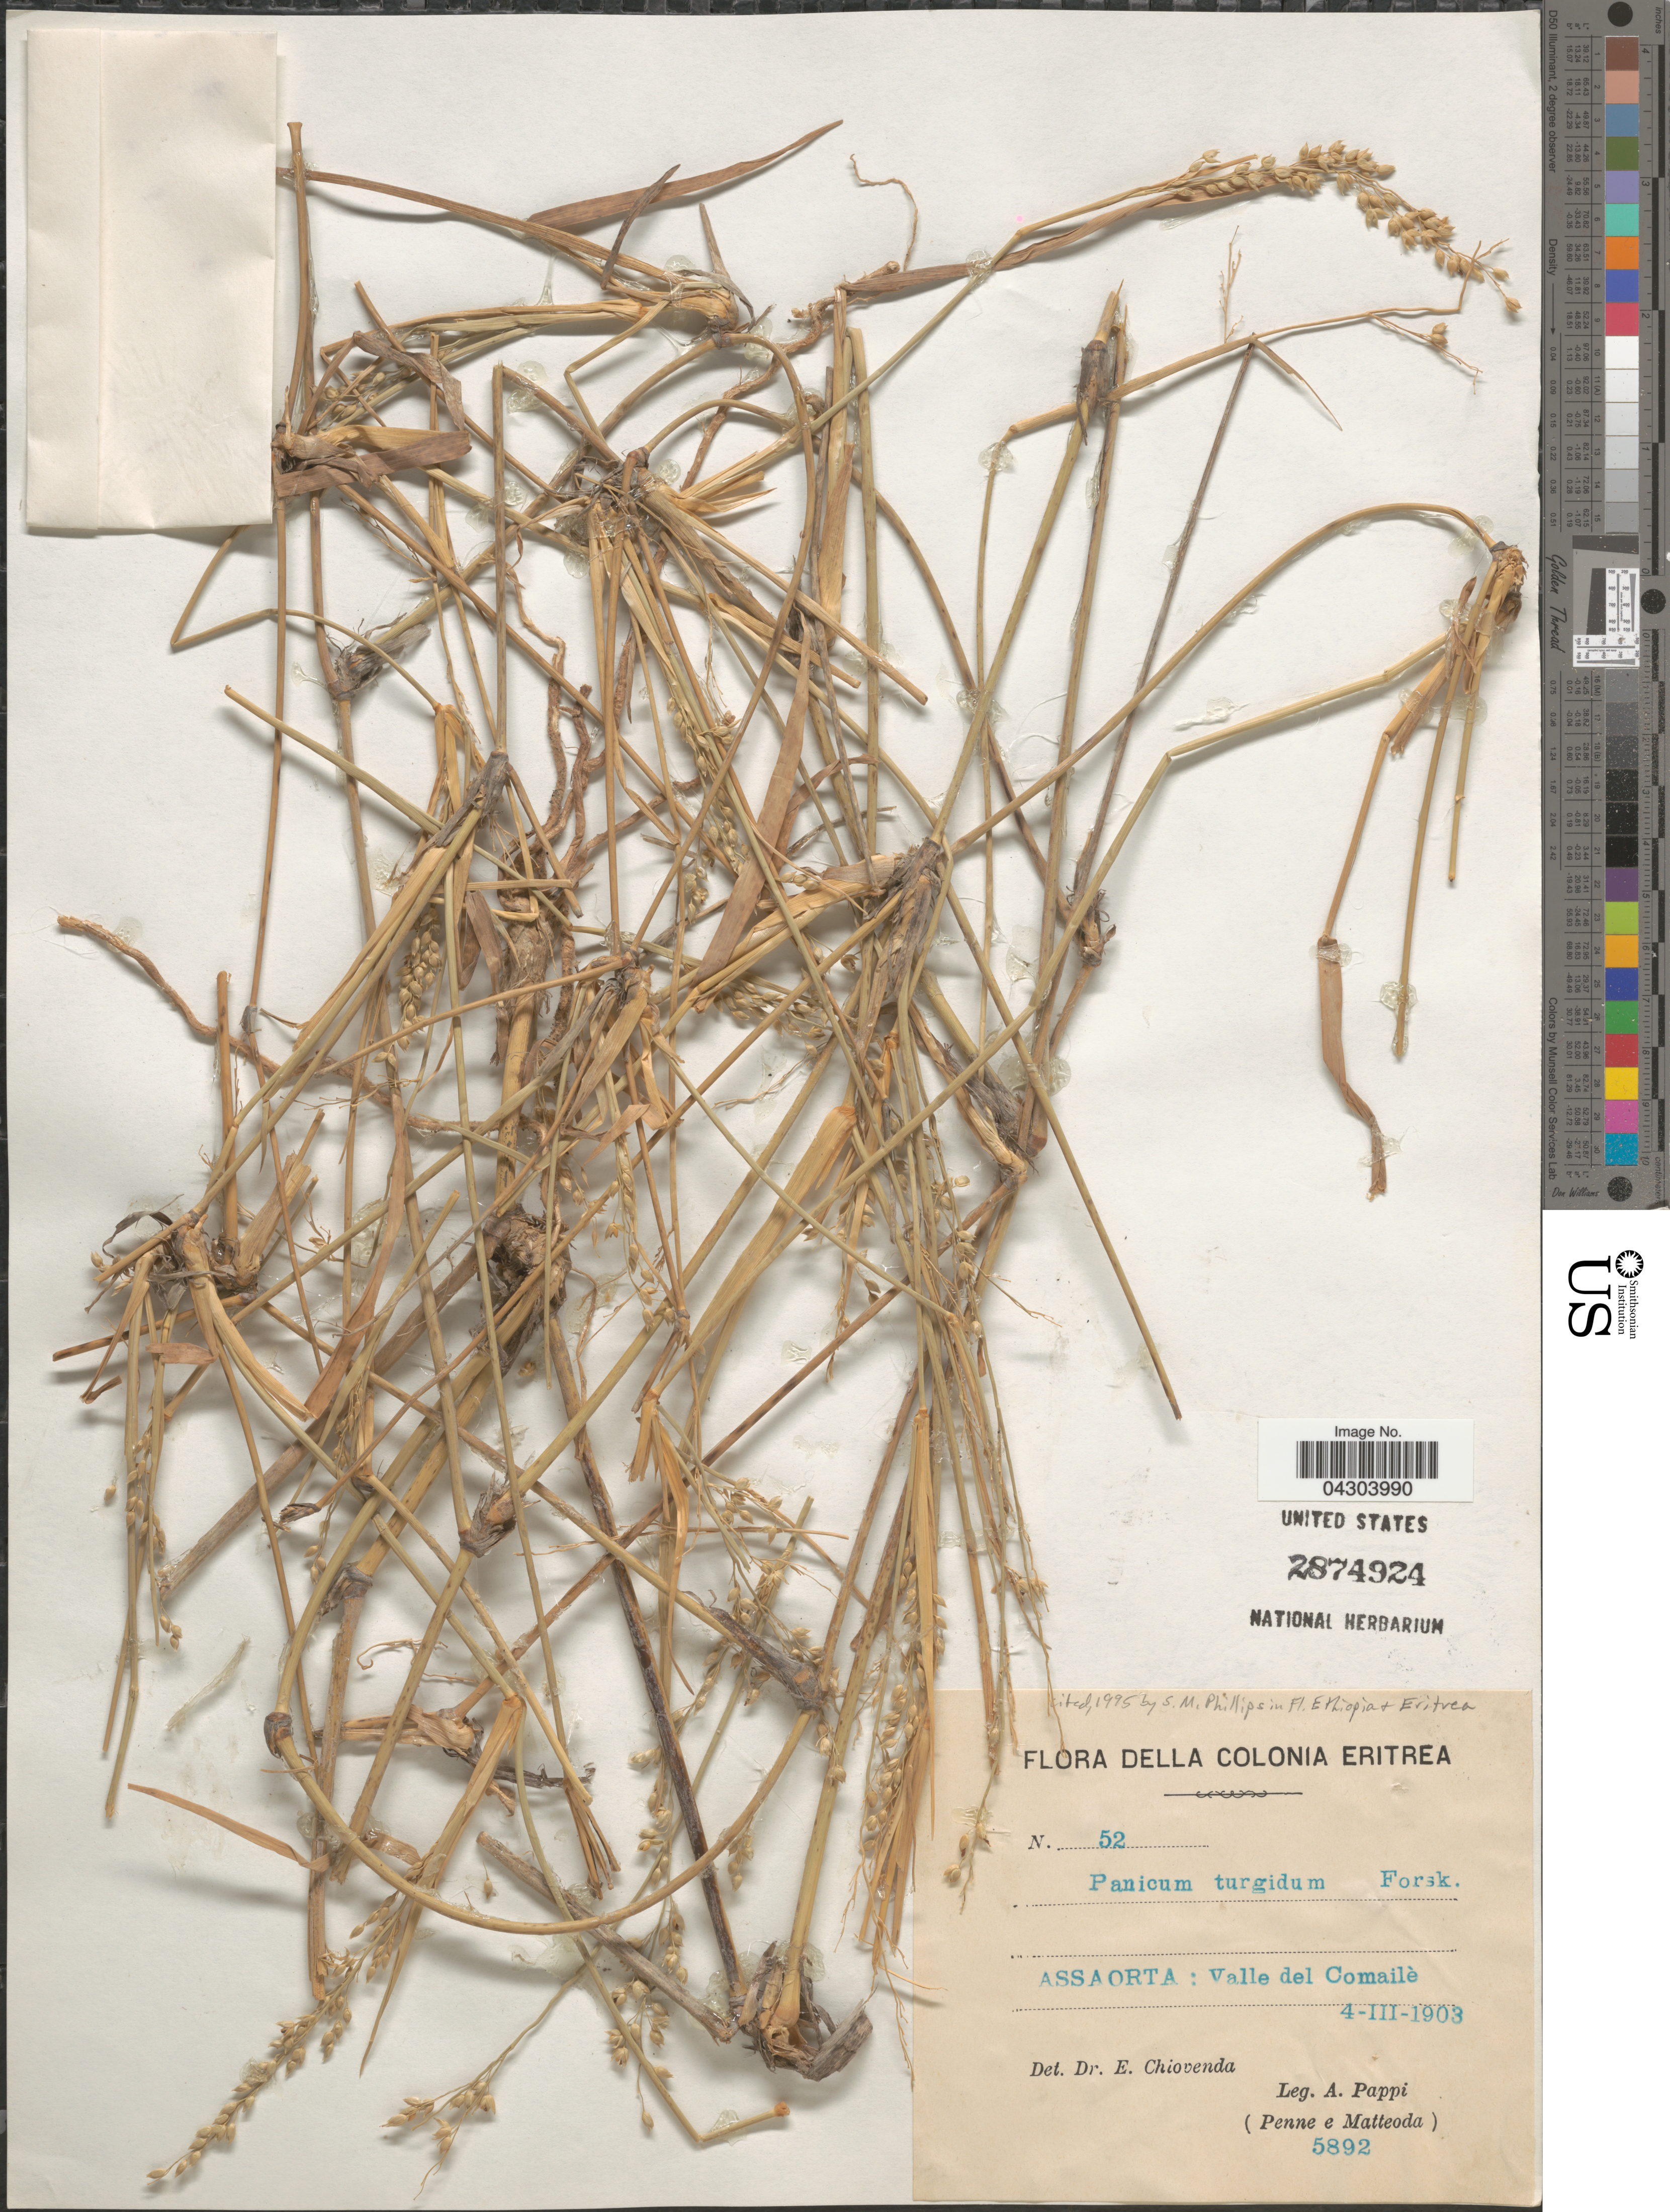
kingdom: Plantae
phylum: Tracheophyta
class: Liliopsida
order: Poales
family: Poaceae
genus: Panicum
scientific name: Panicum turgidum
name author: Forssk.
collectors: A. Pappi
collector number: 5892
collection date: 1903-03-04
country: Eritrea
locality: Colonia Eritrea. Assaorta: Valle del Comailè.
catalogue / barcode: US 2874924